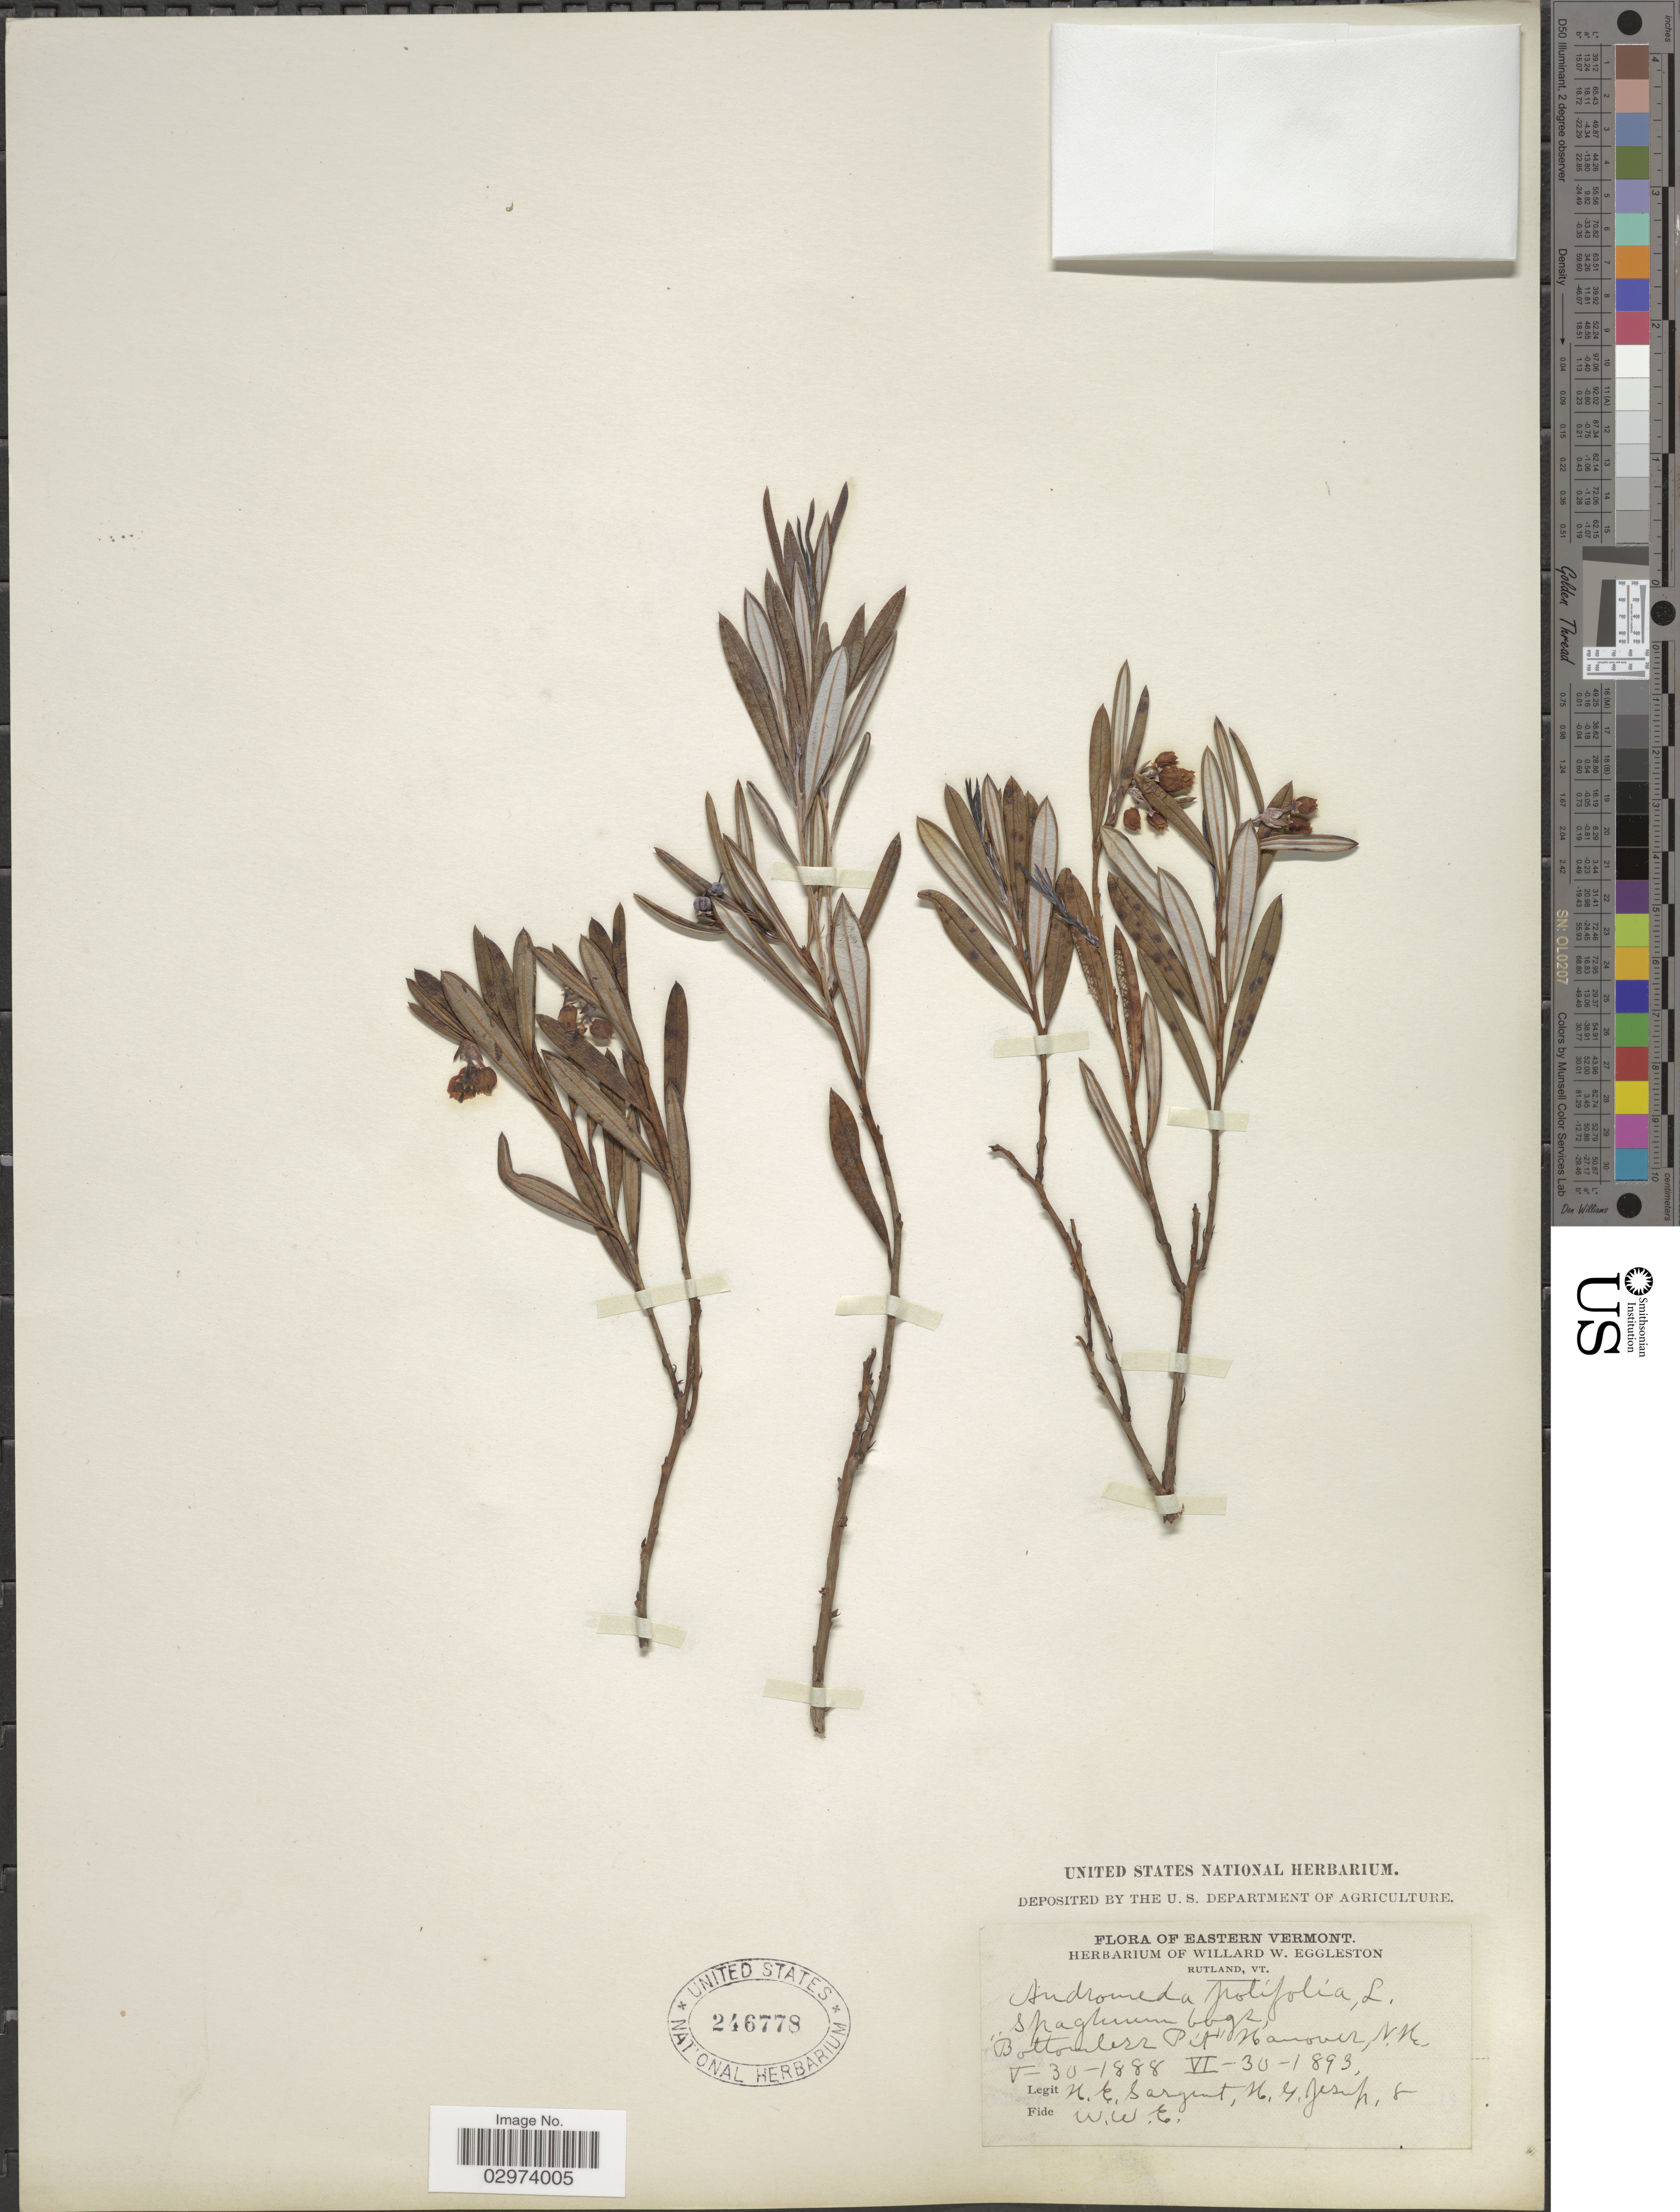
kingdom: Plantae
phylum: Tracheophyta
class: Magnoliopsida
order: Ericales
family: Ericaceae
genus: Andromeda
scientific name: Andromeda polifolia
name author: L.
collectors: H. Sargent, H. Jesup & W. W. Eggleston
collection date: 1888-05-30/1893-06-30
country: United States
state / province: Vermont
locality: Eastern Vermont. "Bottomless Pit", Hanover, VT.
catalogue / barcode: US 246778